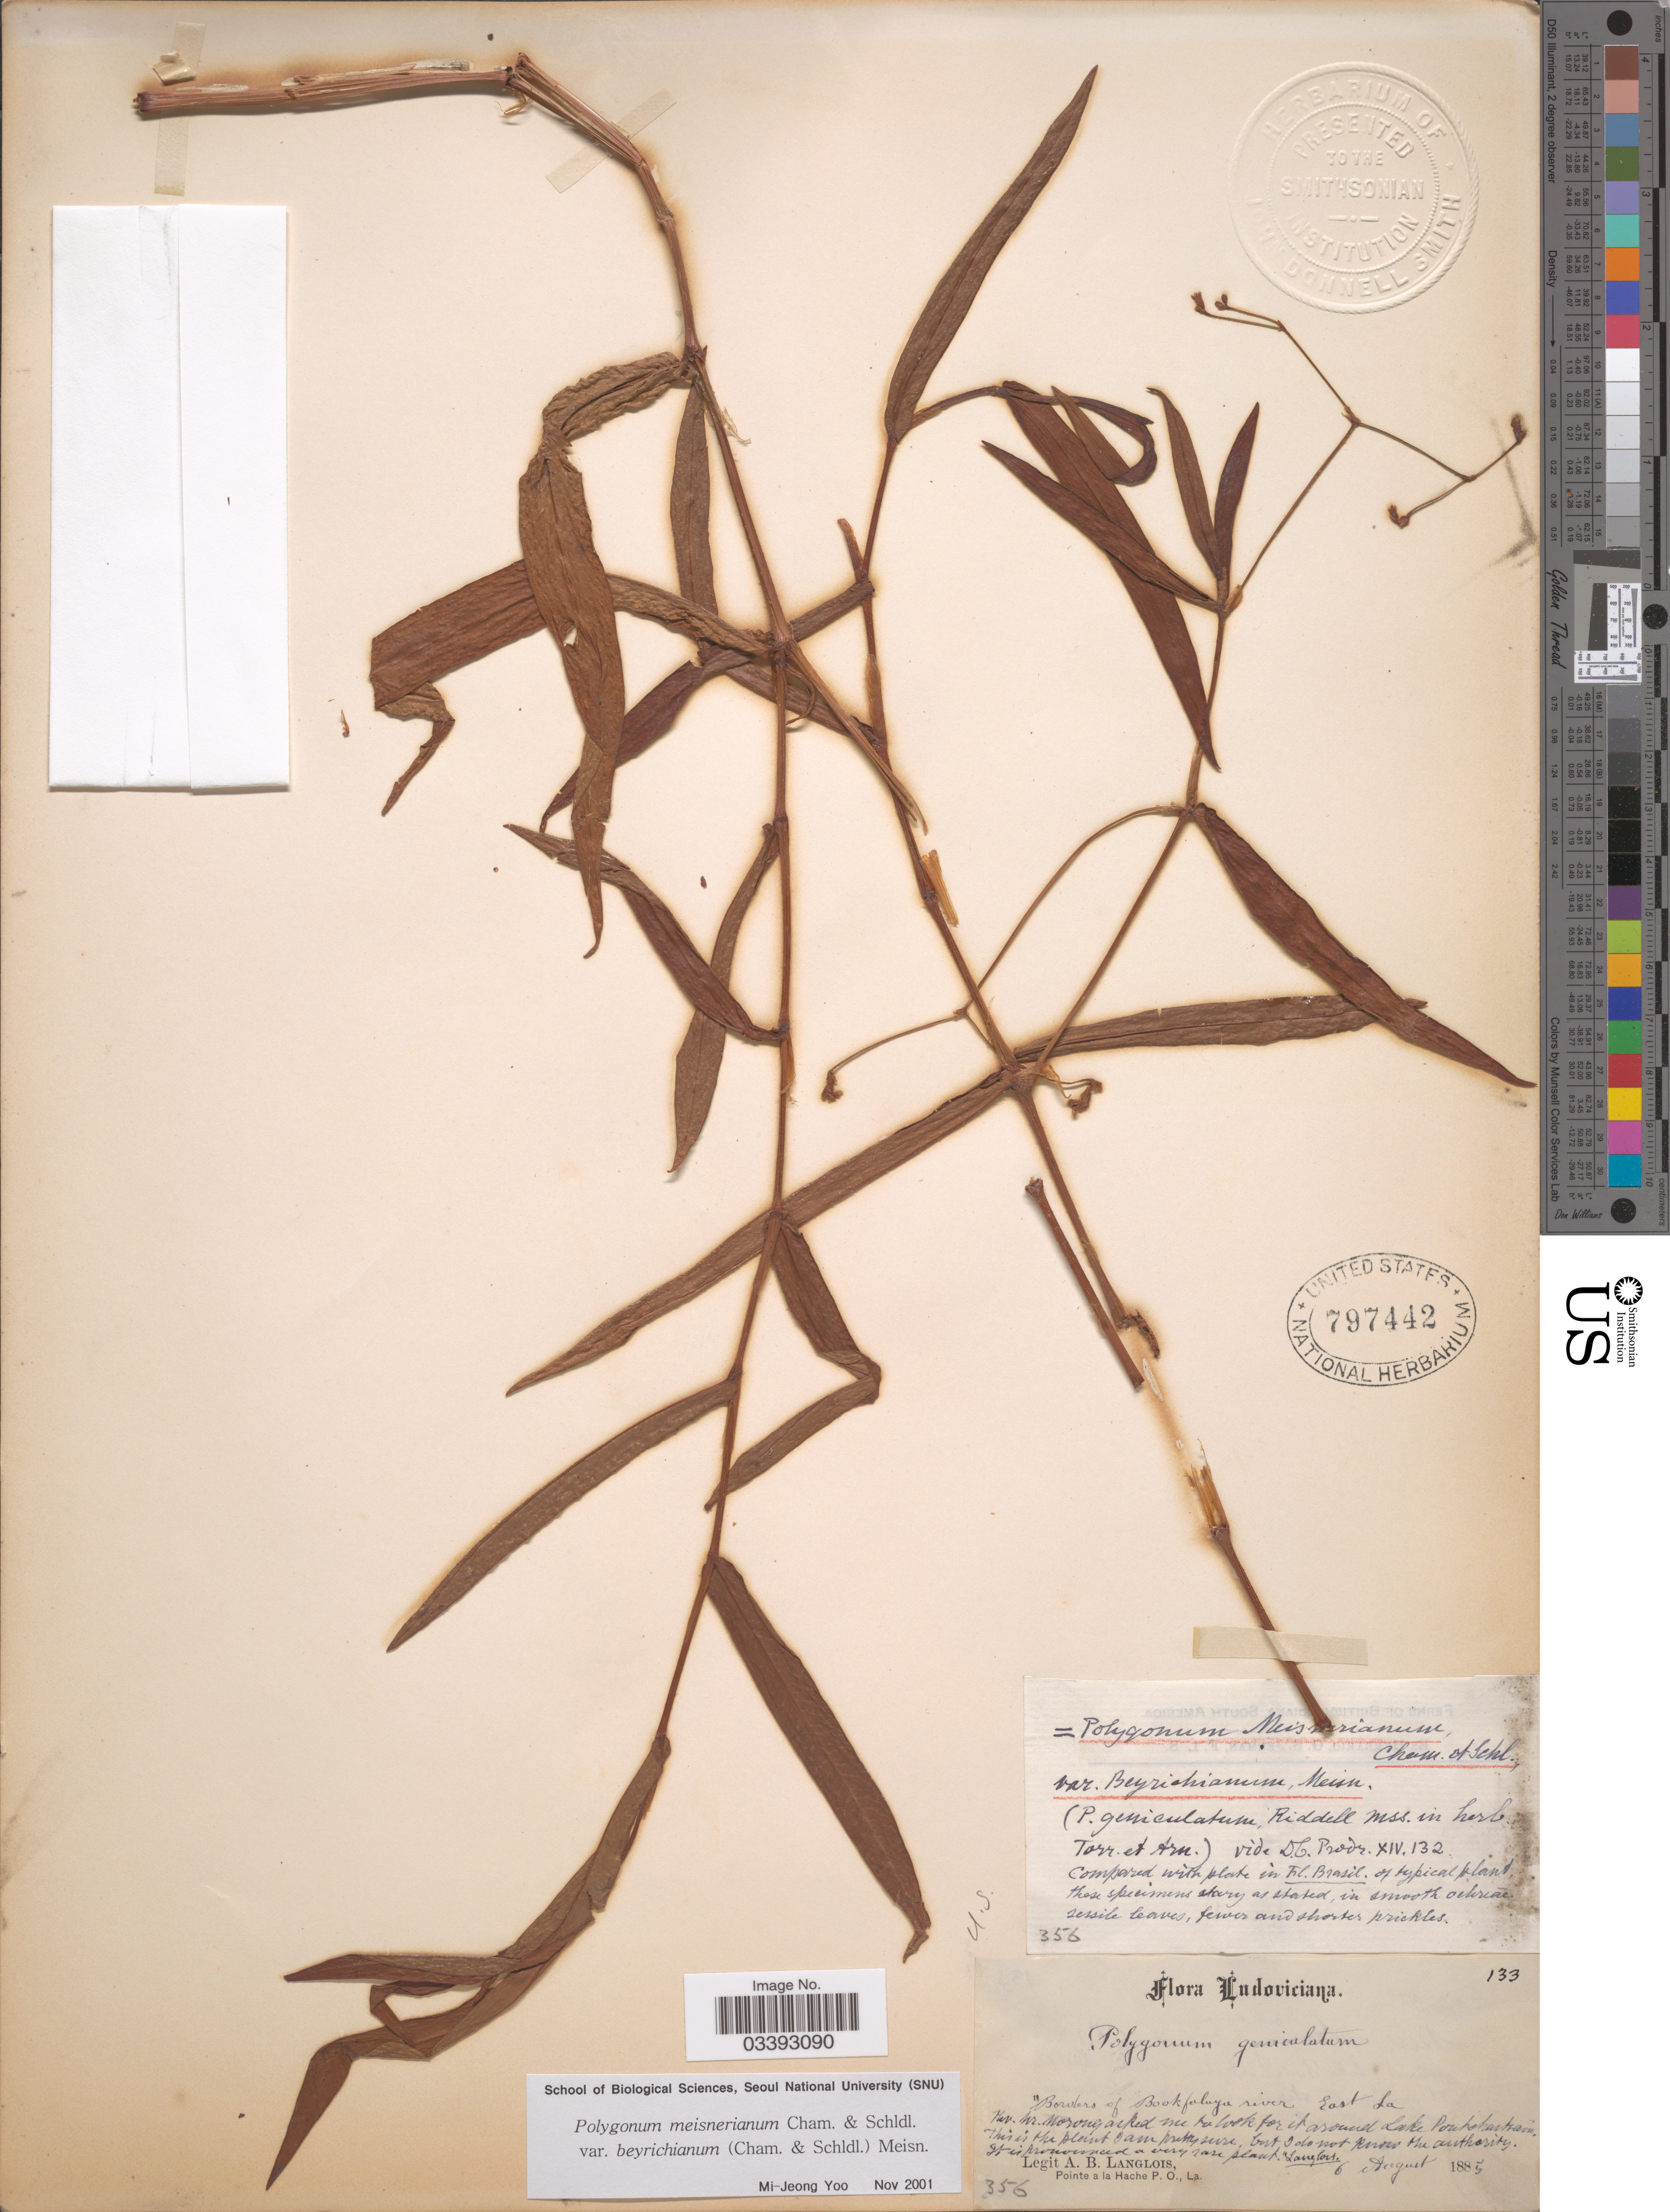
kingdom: Plantae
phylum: Tracheophyta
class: Magnoliopsida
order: Caryophyllales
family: Polygonaceae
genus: Persicaria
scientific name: Persicaria meisneriana var. beyrichiana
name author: (Cham. & Schltdl.) C.C. Freeman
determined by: Atha, D. E.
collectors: A. Langlois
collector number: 356/133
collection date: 1885-08-06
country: United States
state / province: Louisiana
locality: Ludoviciana. Borders of Bookfalaya river. East La.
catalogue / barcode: US 797442